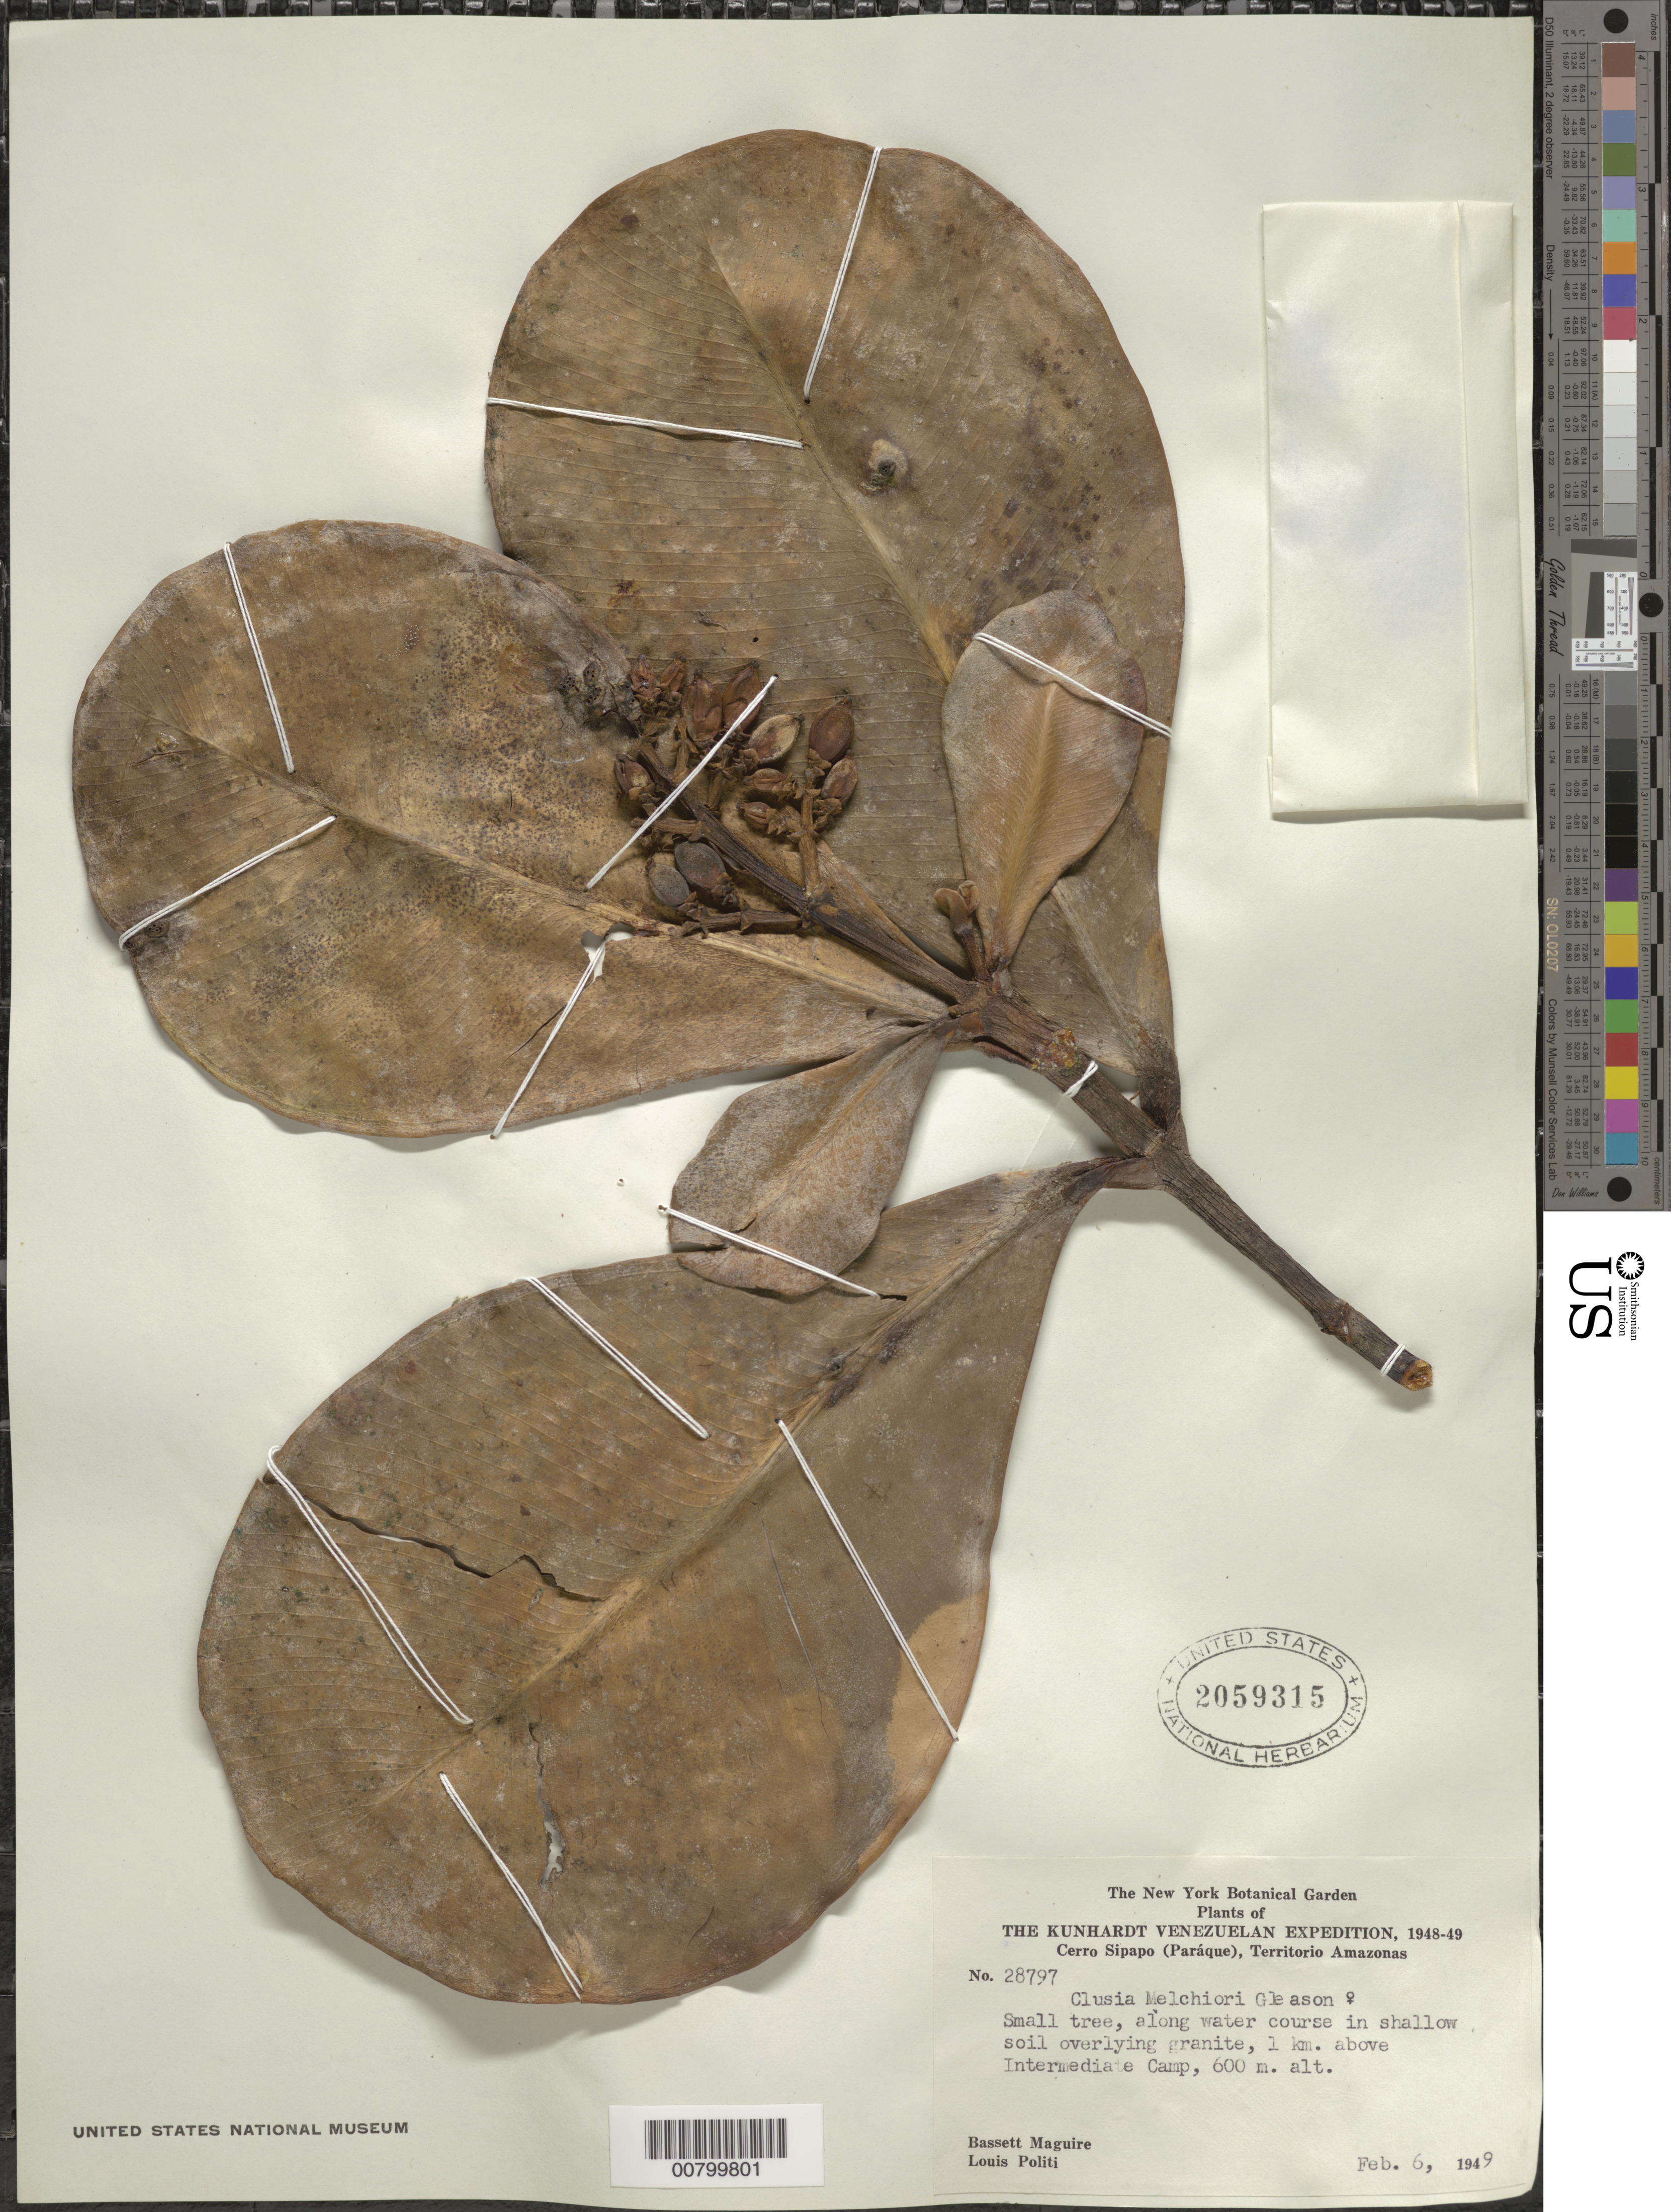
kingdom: Plantae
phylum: Tracheophyta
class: Magnoliopsida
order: Malpighiales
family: Clusiaceae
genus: Clusia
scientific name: Clusia melchiori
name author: Gleason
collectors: B. Maguire & L. Politi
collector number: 28797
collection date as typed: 6-Feb-47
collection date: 1947-02-06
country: Venezuela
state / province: Amazonas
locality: Cerro Sipapo (Paráque), Intermediate Camp, 1 km above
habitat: Along water course in shallow soil overlying granite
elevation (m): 600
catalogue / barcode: US 2059315